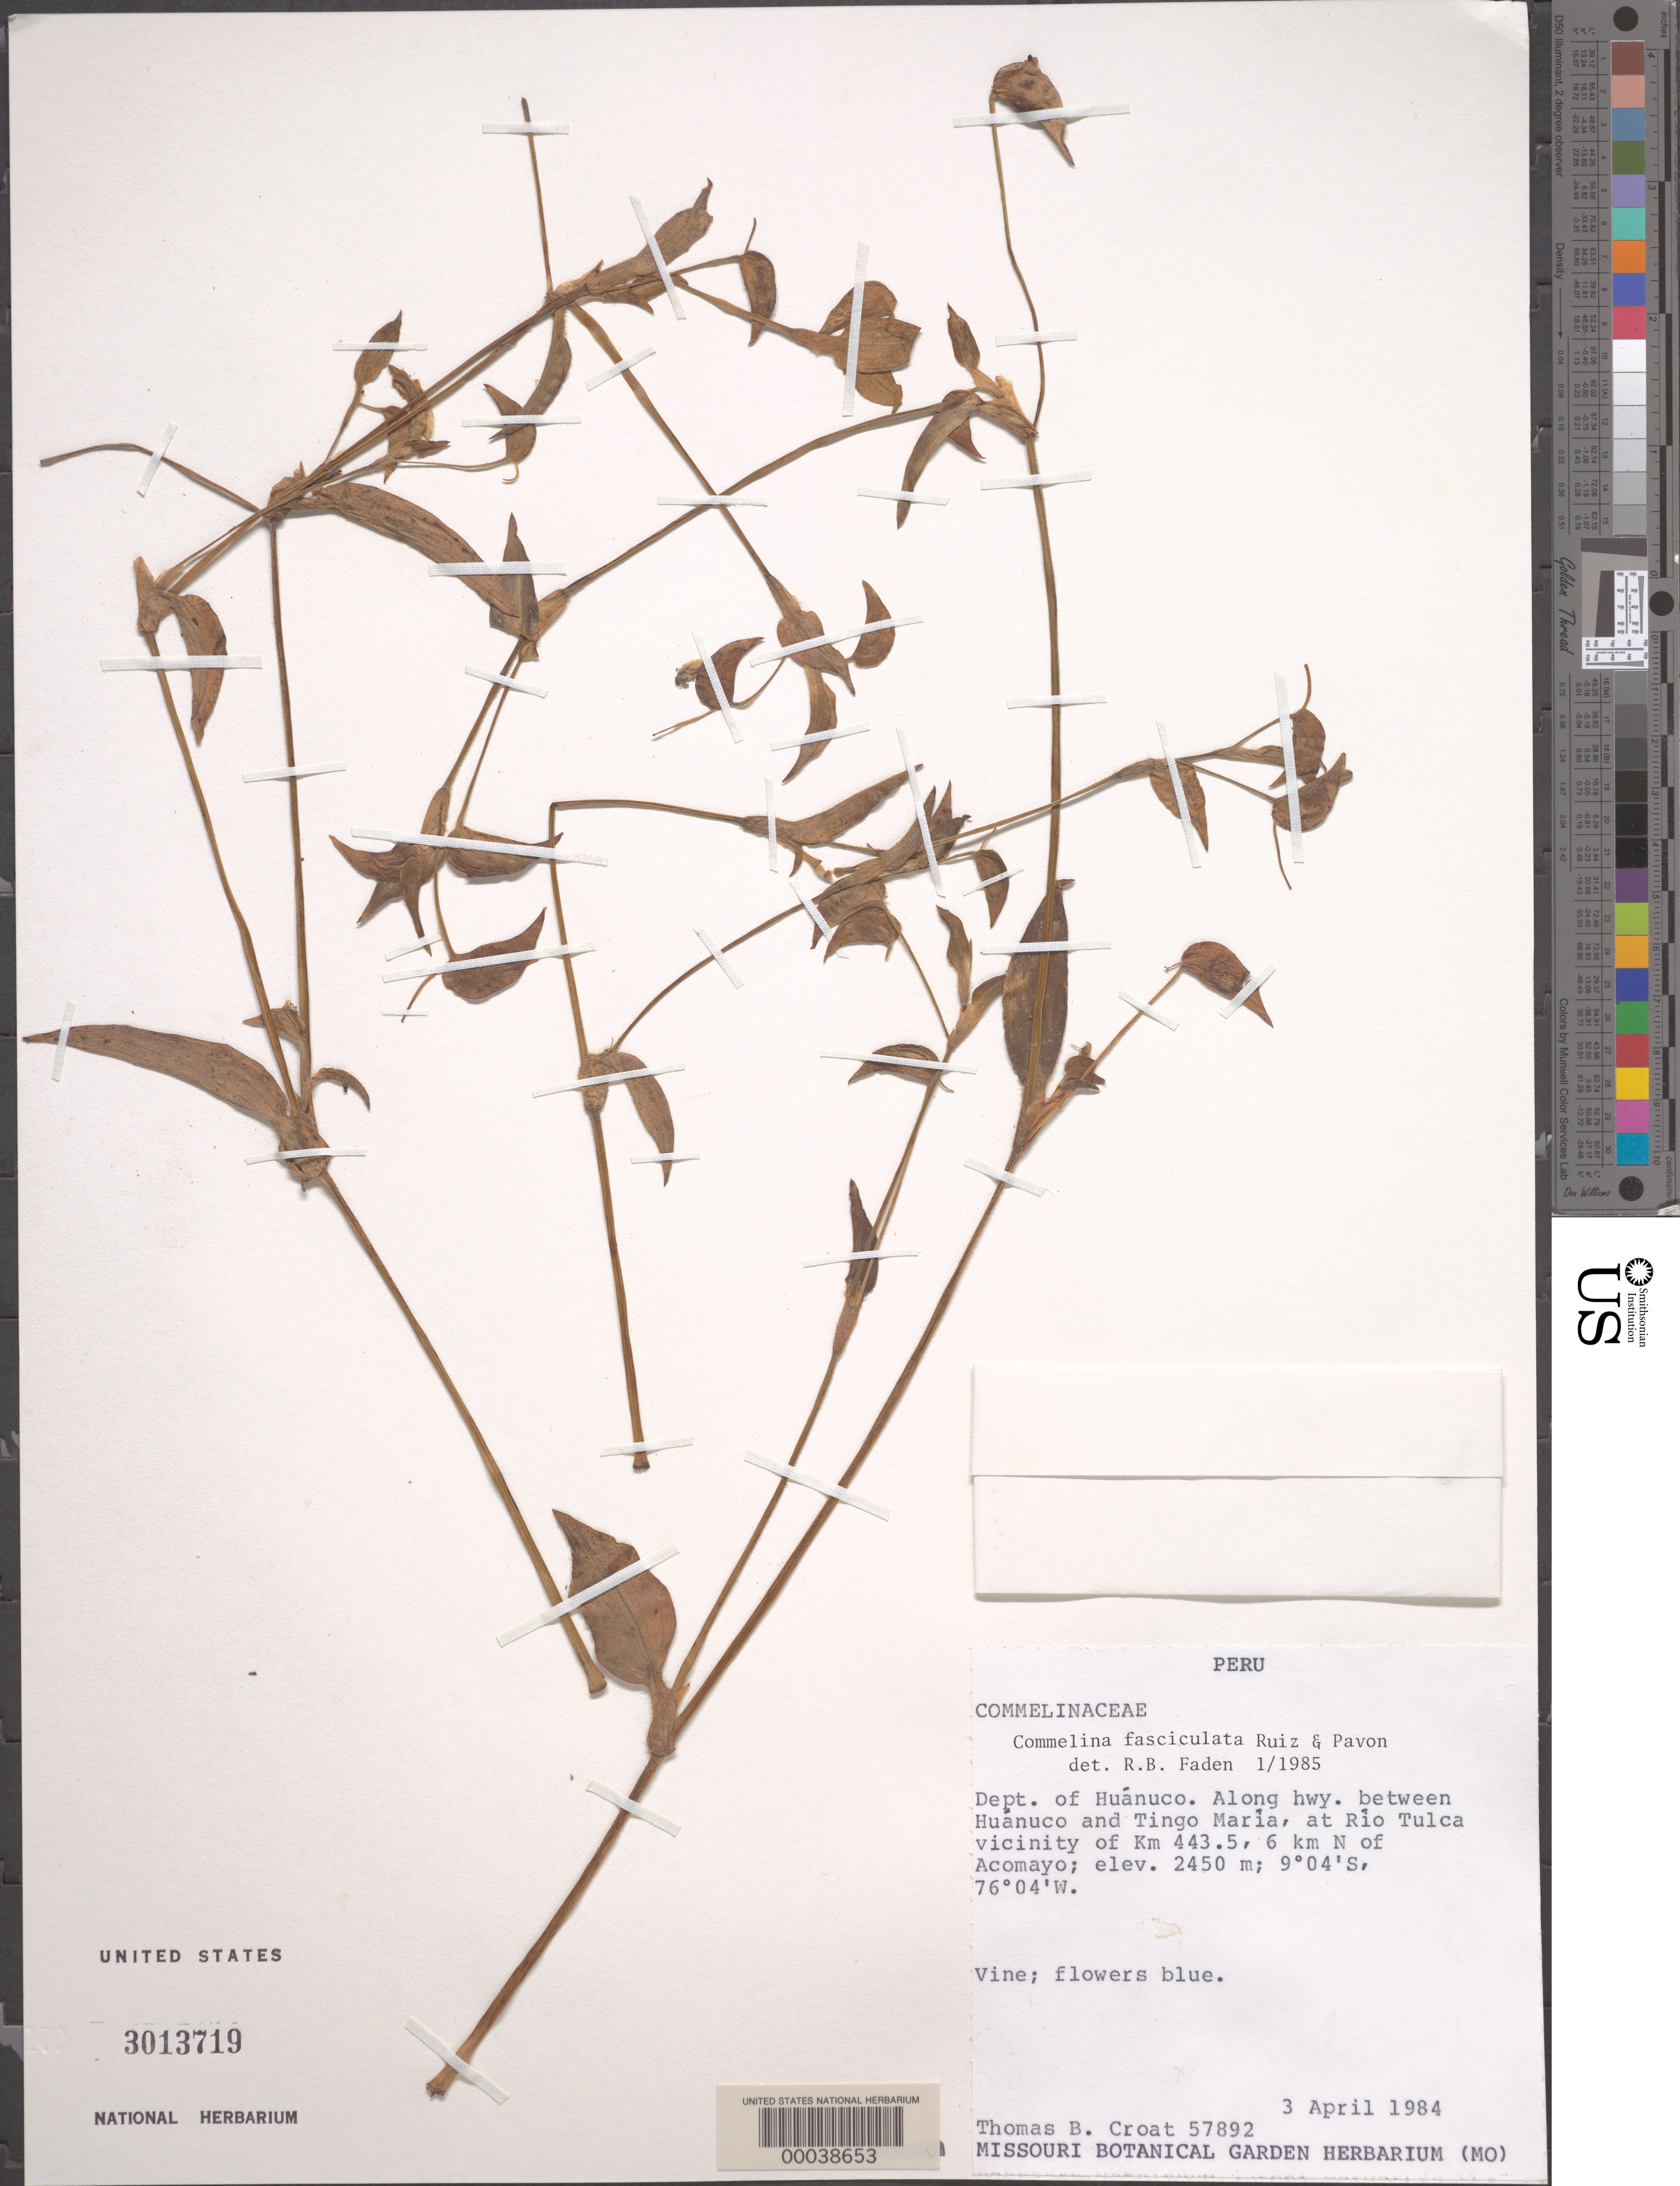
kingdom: Plantae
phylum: Tracheophyta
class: Liliopsida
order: Commelinales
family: Commelinaceae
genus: Commelina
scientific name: Commelina fasciculata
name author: Ruiz & Pav.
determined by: Faden, Robert B., (US), Smithsonian Institution - National Museum of Natural History (UNITED STATES)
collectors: T. B. Croat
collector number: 57892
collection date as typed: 03 Apr 1984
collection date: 1984-04-03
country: Peru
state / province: Huánuco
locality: N of Acomayo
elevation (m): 2450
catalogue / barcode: US 3013719